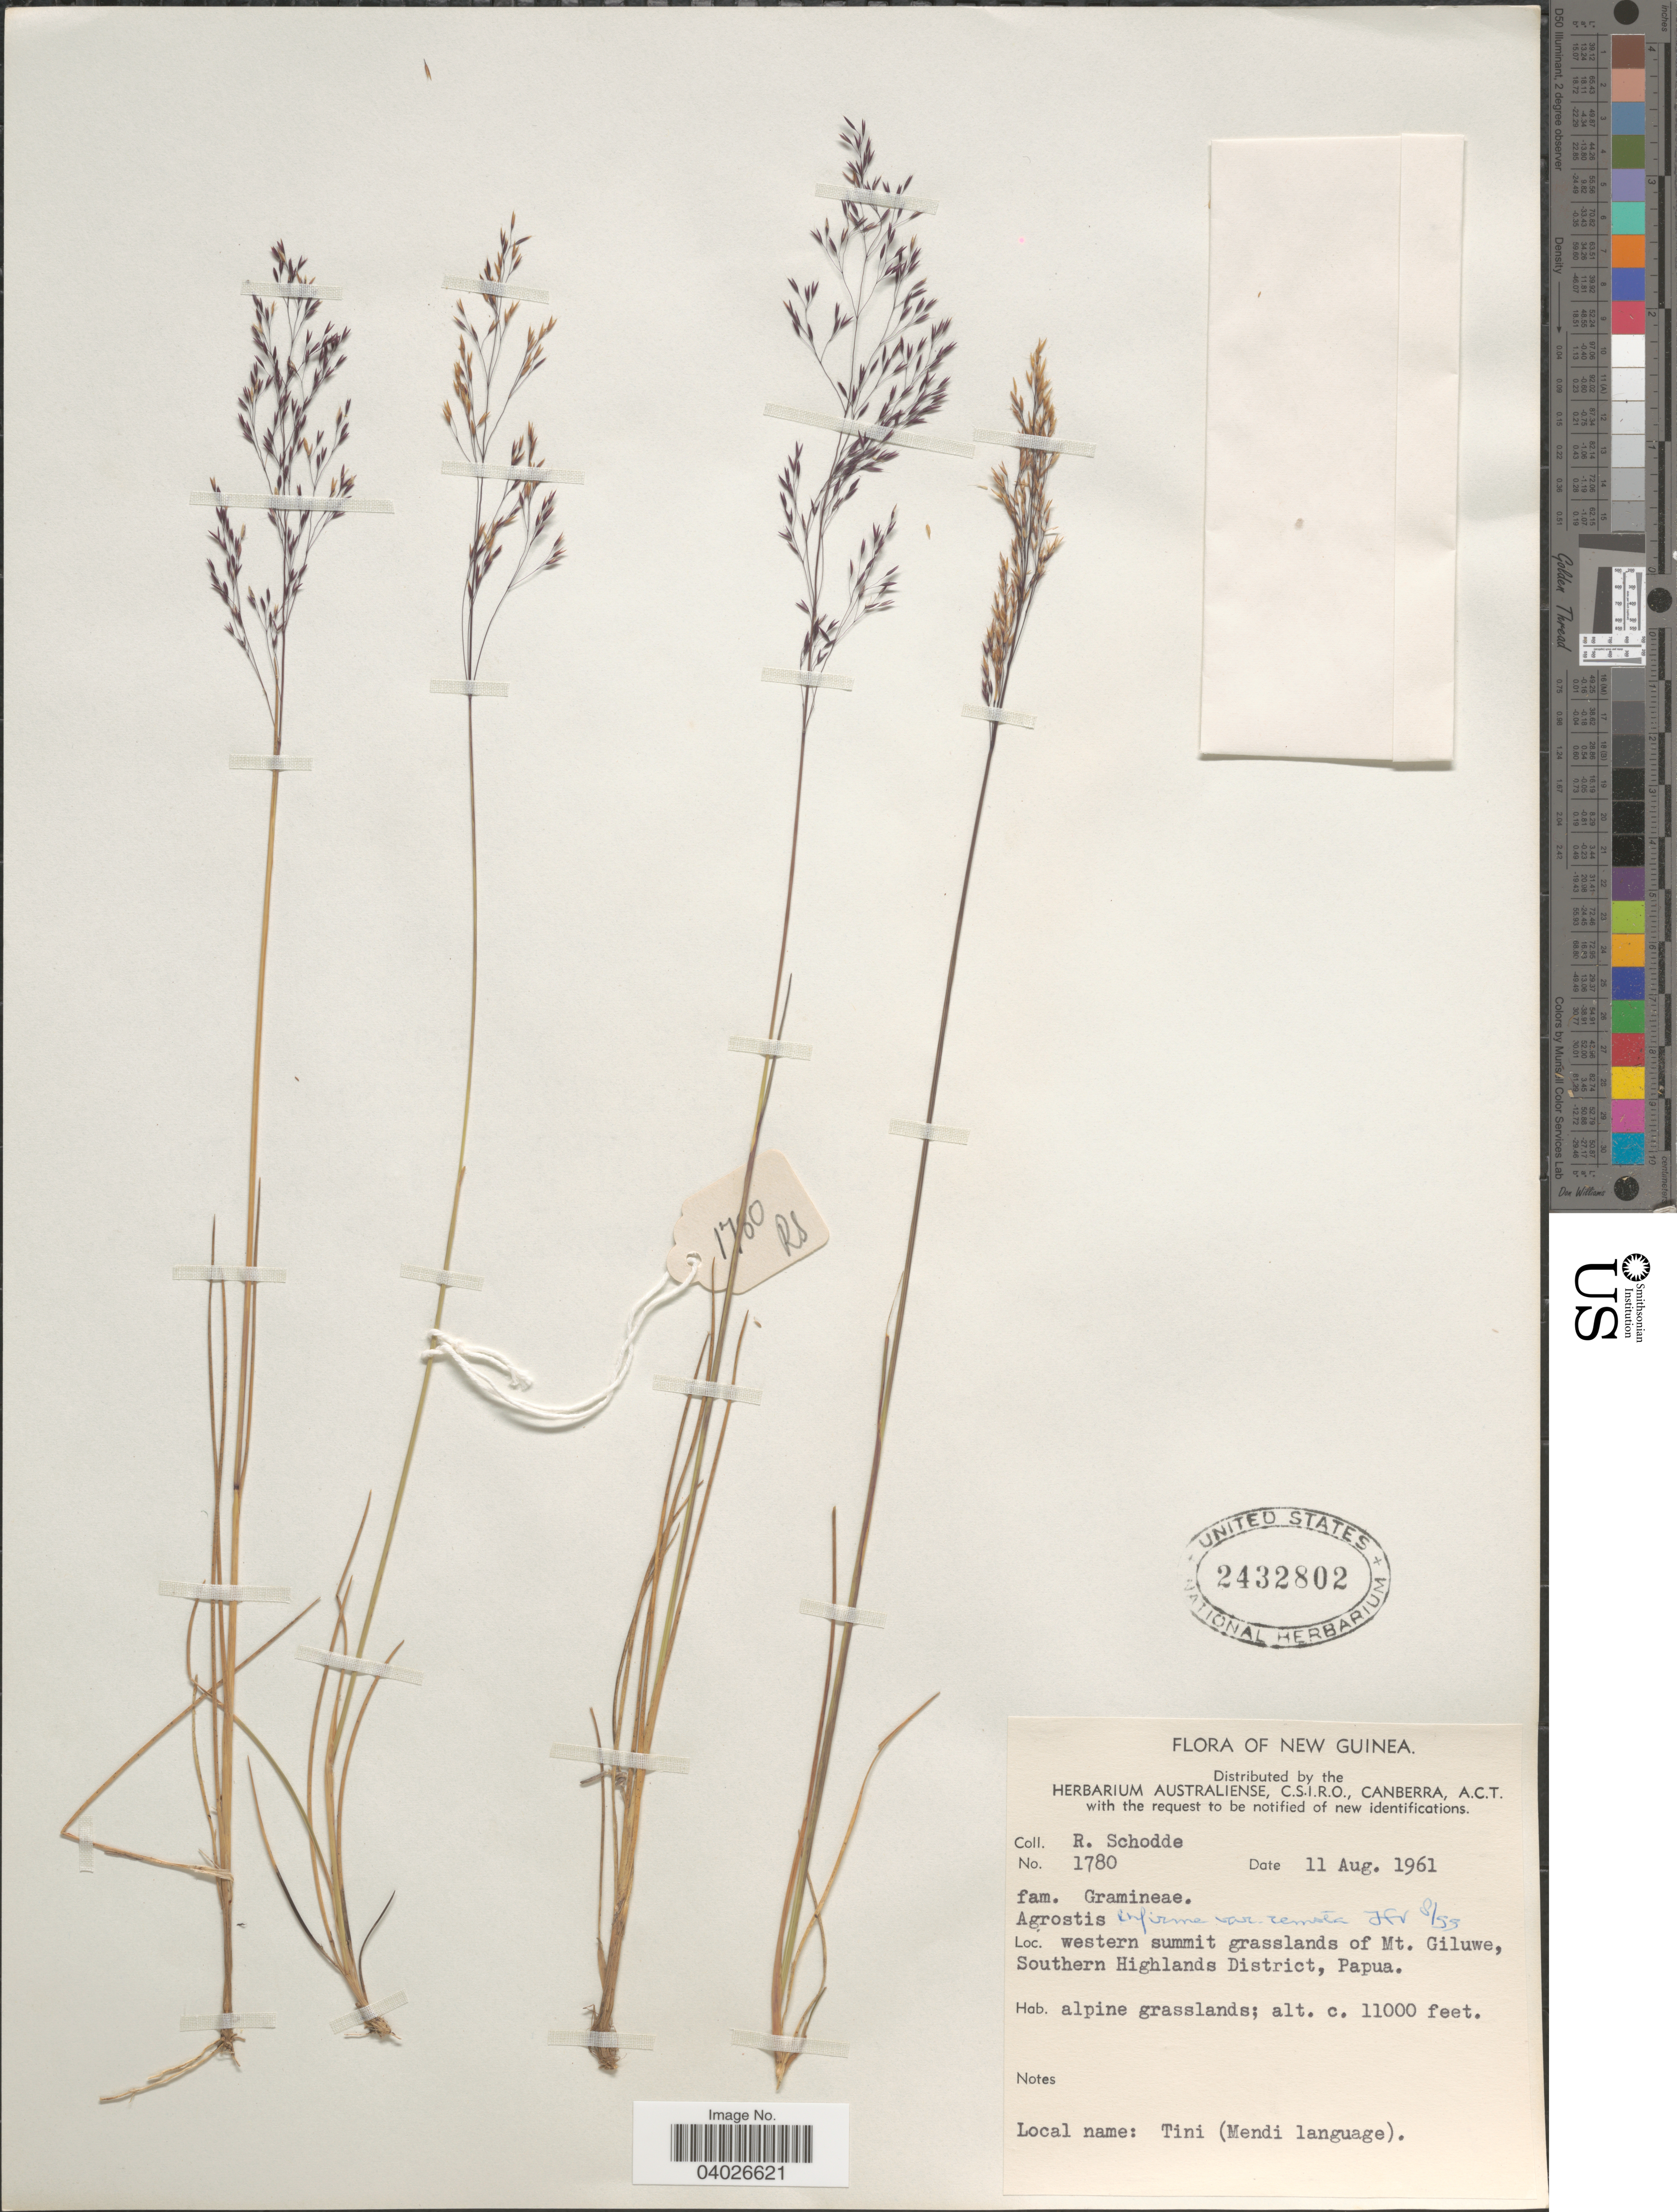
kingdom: Plantae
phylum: Tracheophyta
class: Liliopsida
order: Poales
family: Poaceae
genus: Agrostis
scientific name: Agrostis infirma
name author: Büse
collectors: R. Schodde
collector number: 1780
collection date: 1961-08-11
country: Papua New Guinea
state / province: Southern Highlands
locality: New Guinea. Western summit grasslands of Mt. Giluwe, Southern Highlands District, Papua.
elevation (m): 3353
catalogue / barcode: US 2432802